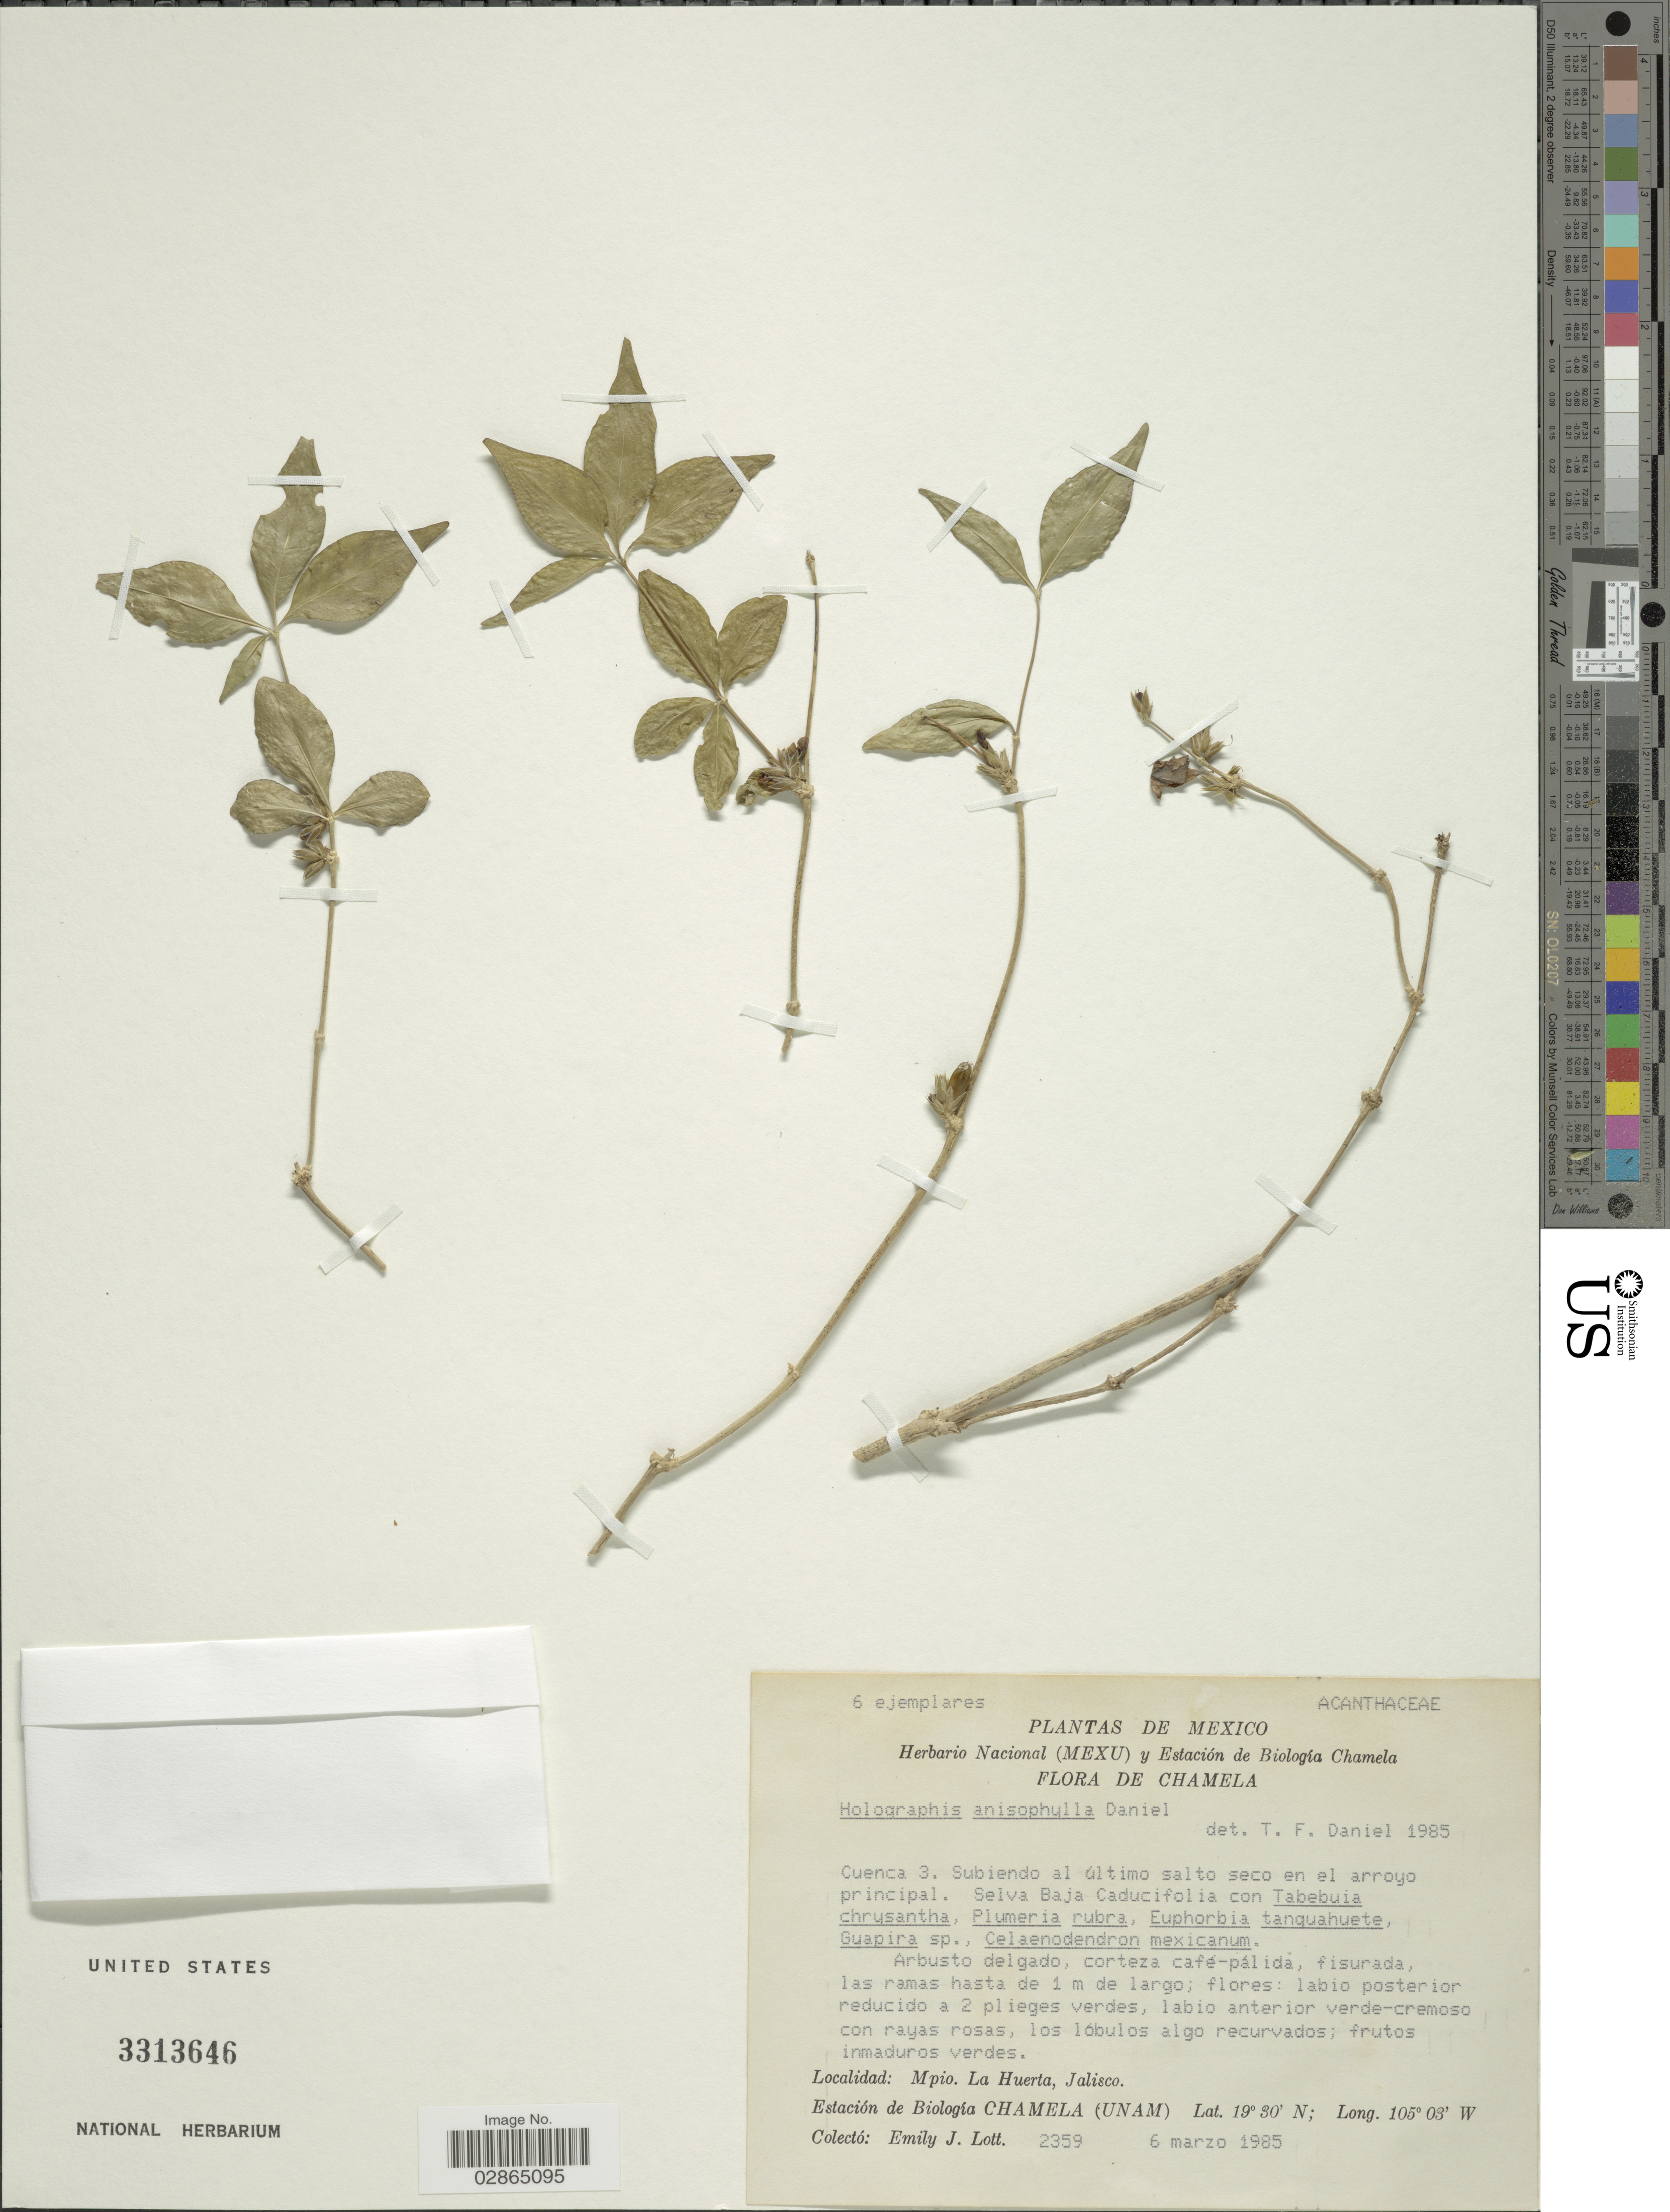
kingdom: Plantae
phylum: Tracheophyta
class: Magnoliopsida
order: Lamiales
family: Acanthaceae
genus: Holographis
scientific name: Holographis anisophylla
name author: T.F. Daniel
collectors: E. J. Lott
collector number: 2359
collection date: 1985-03-06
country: Mexico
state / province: Jalisco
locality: Chamela. Mpio. La Huerta. Estación de Biología CHAMELA (UNAM).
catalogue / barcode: US 3313646